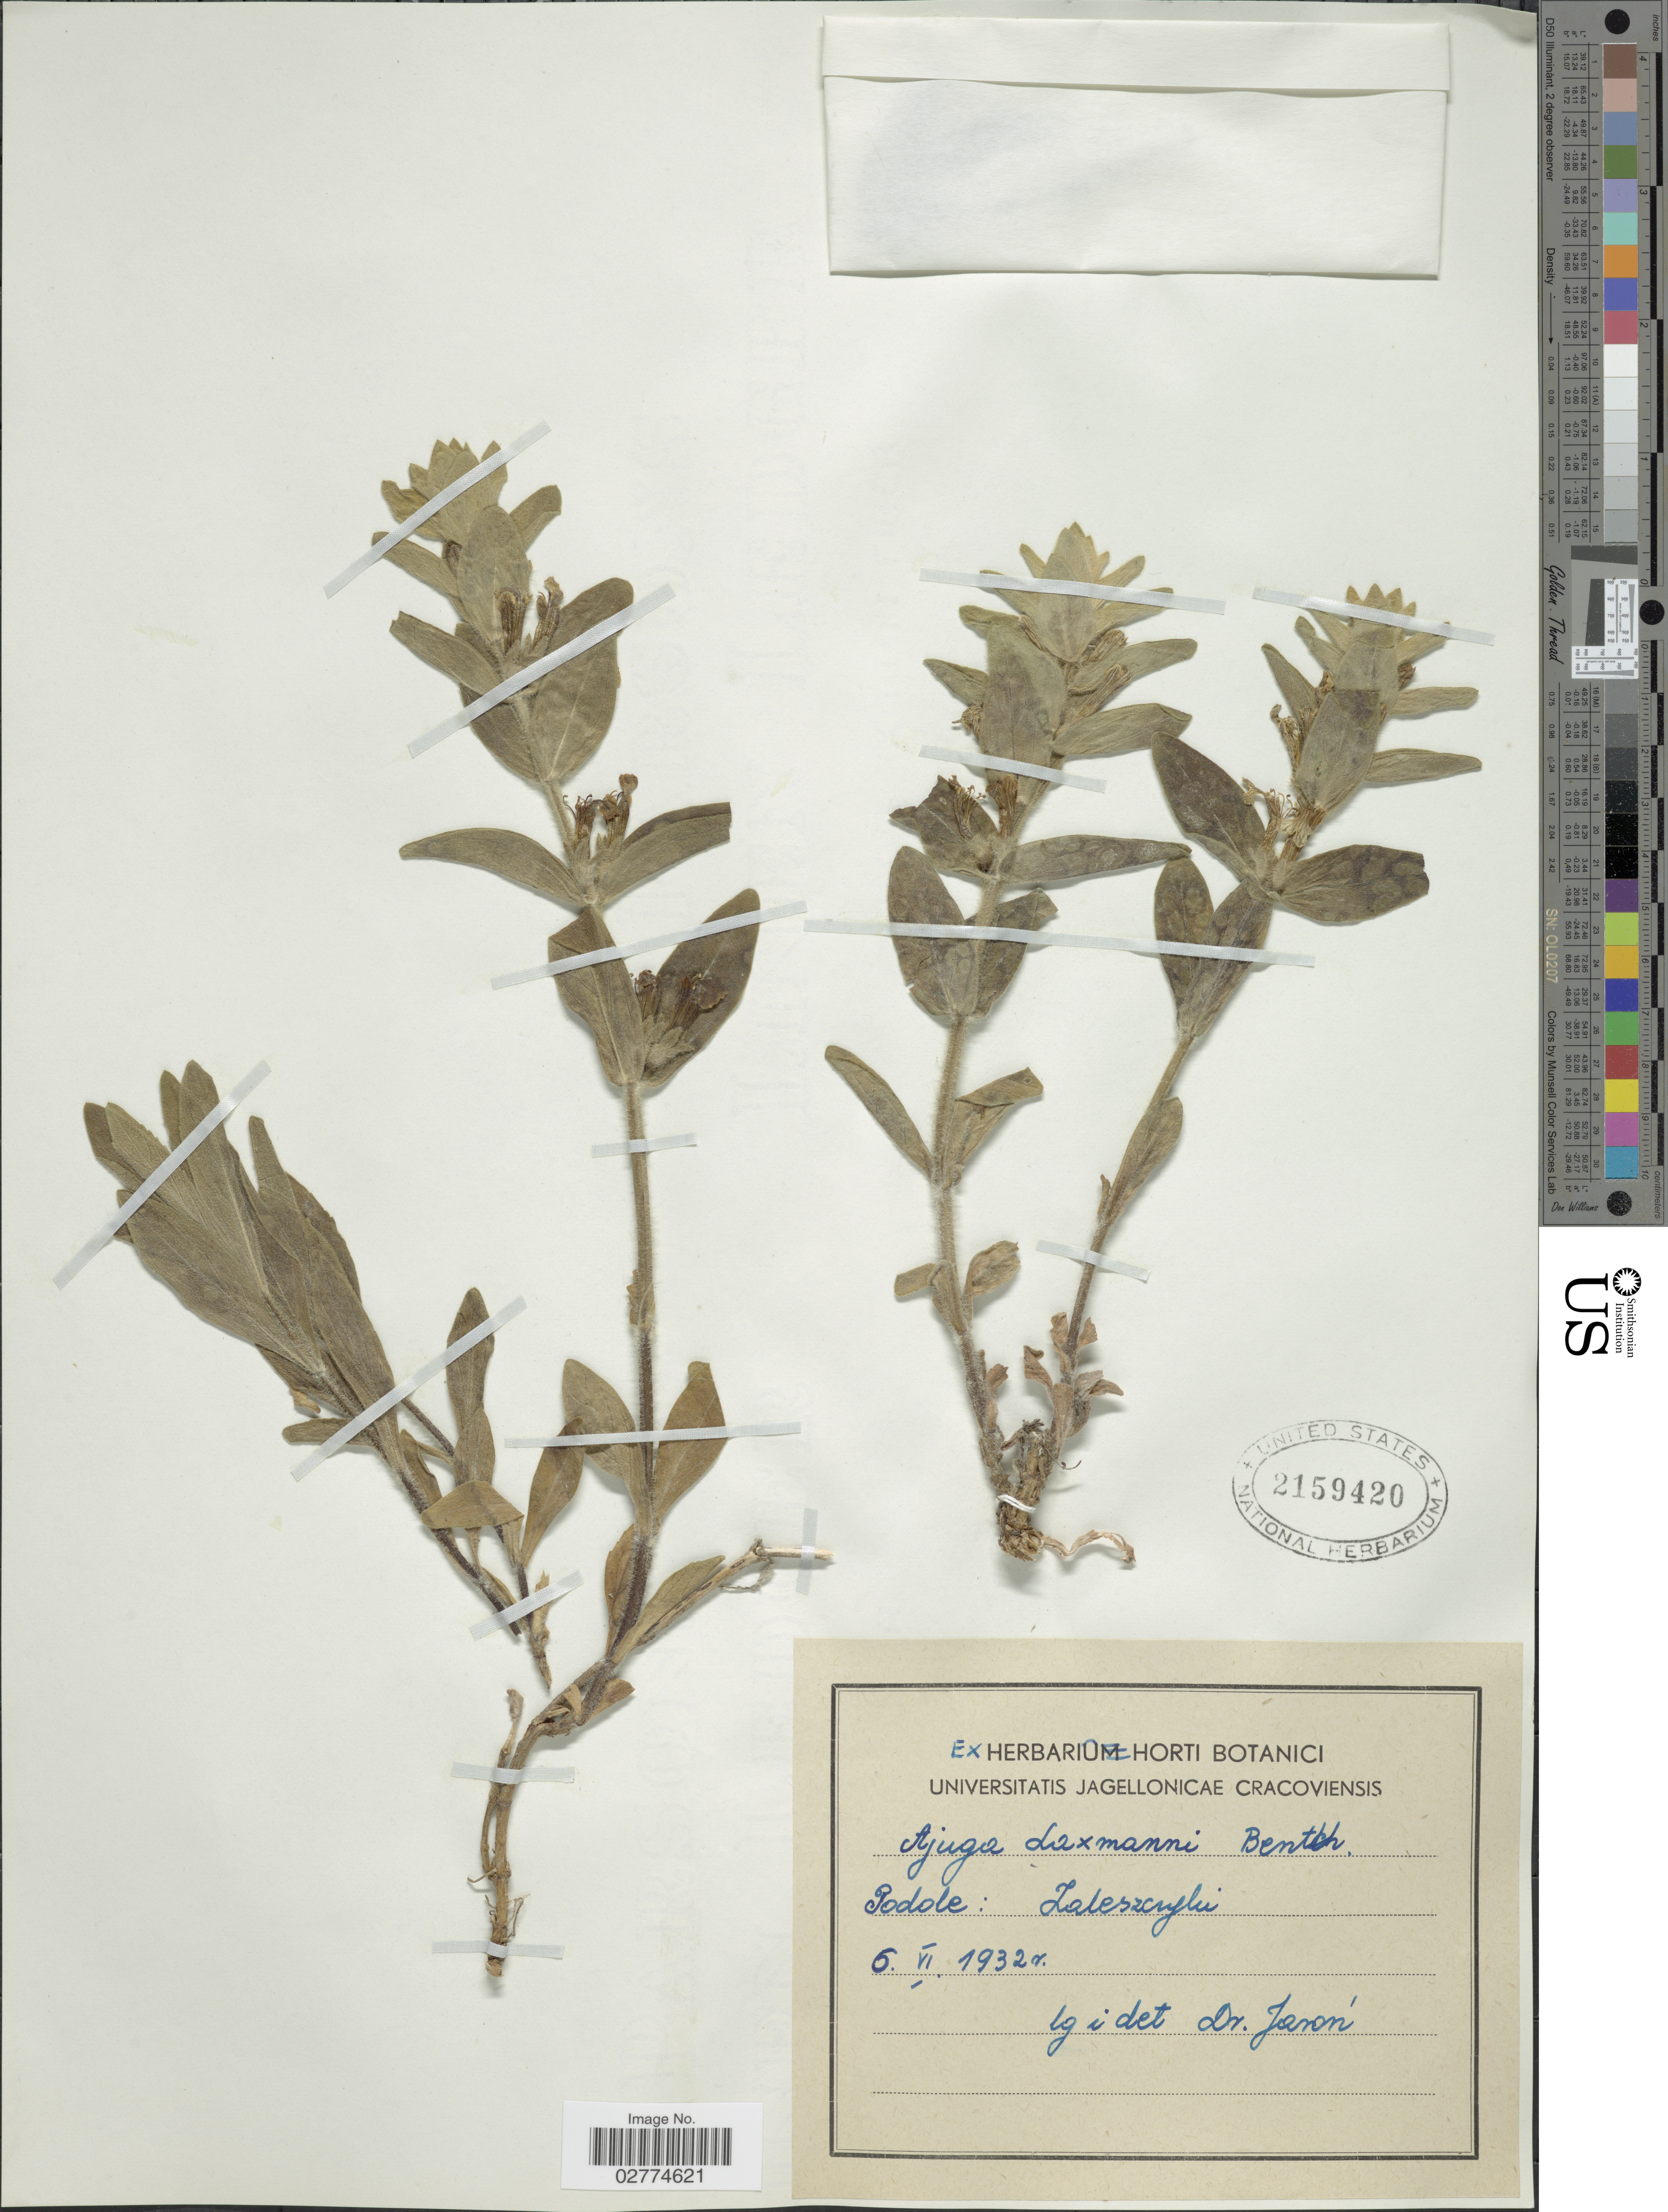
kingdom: Plantae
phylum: Tracheophyta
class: Magnoliopsida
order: Lamiales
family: Lamiaceae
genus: Ajuga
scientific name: Ajuga laxmannii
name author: Benth.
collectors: Janon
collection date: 1932-06-06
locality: Podole: Laleszcuflu.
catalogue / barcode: US 2159420